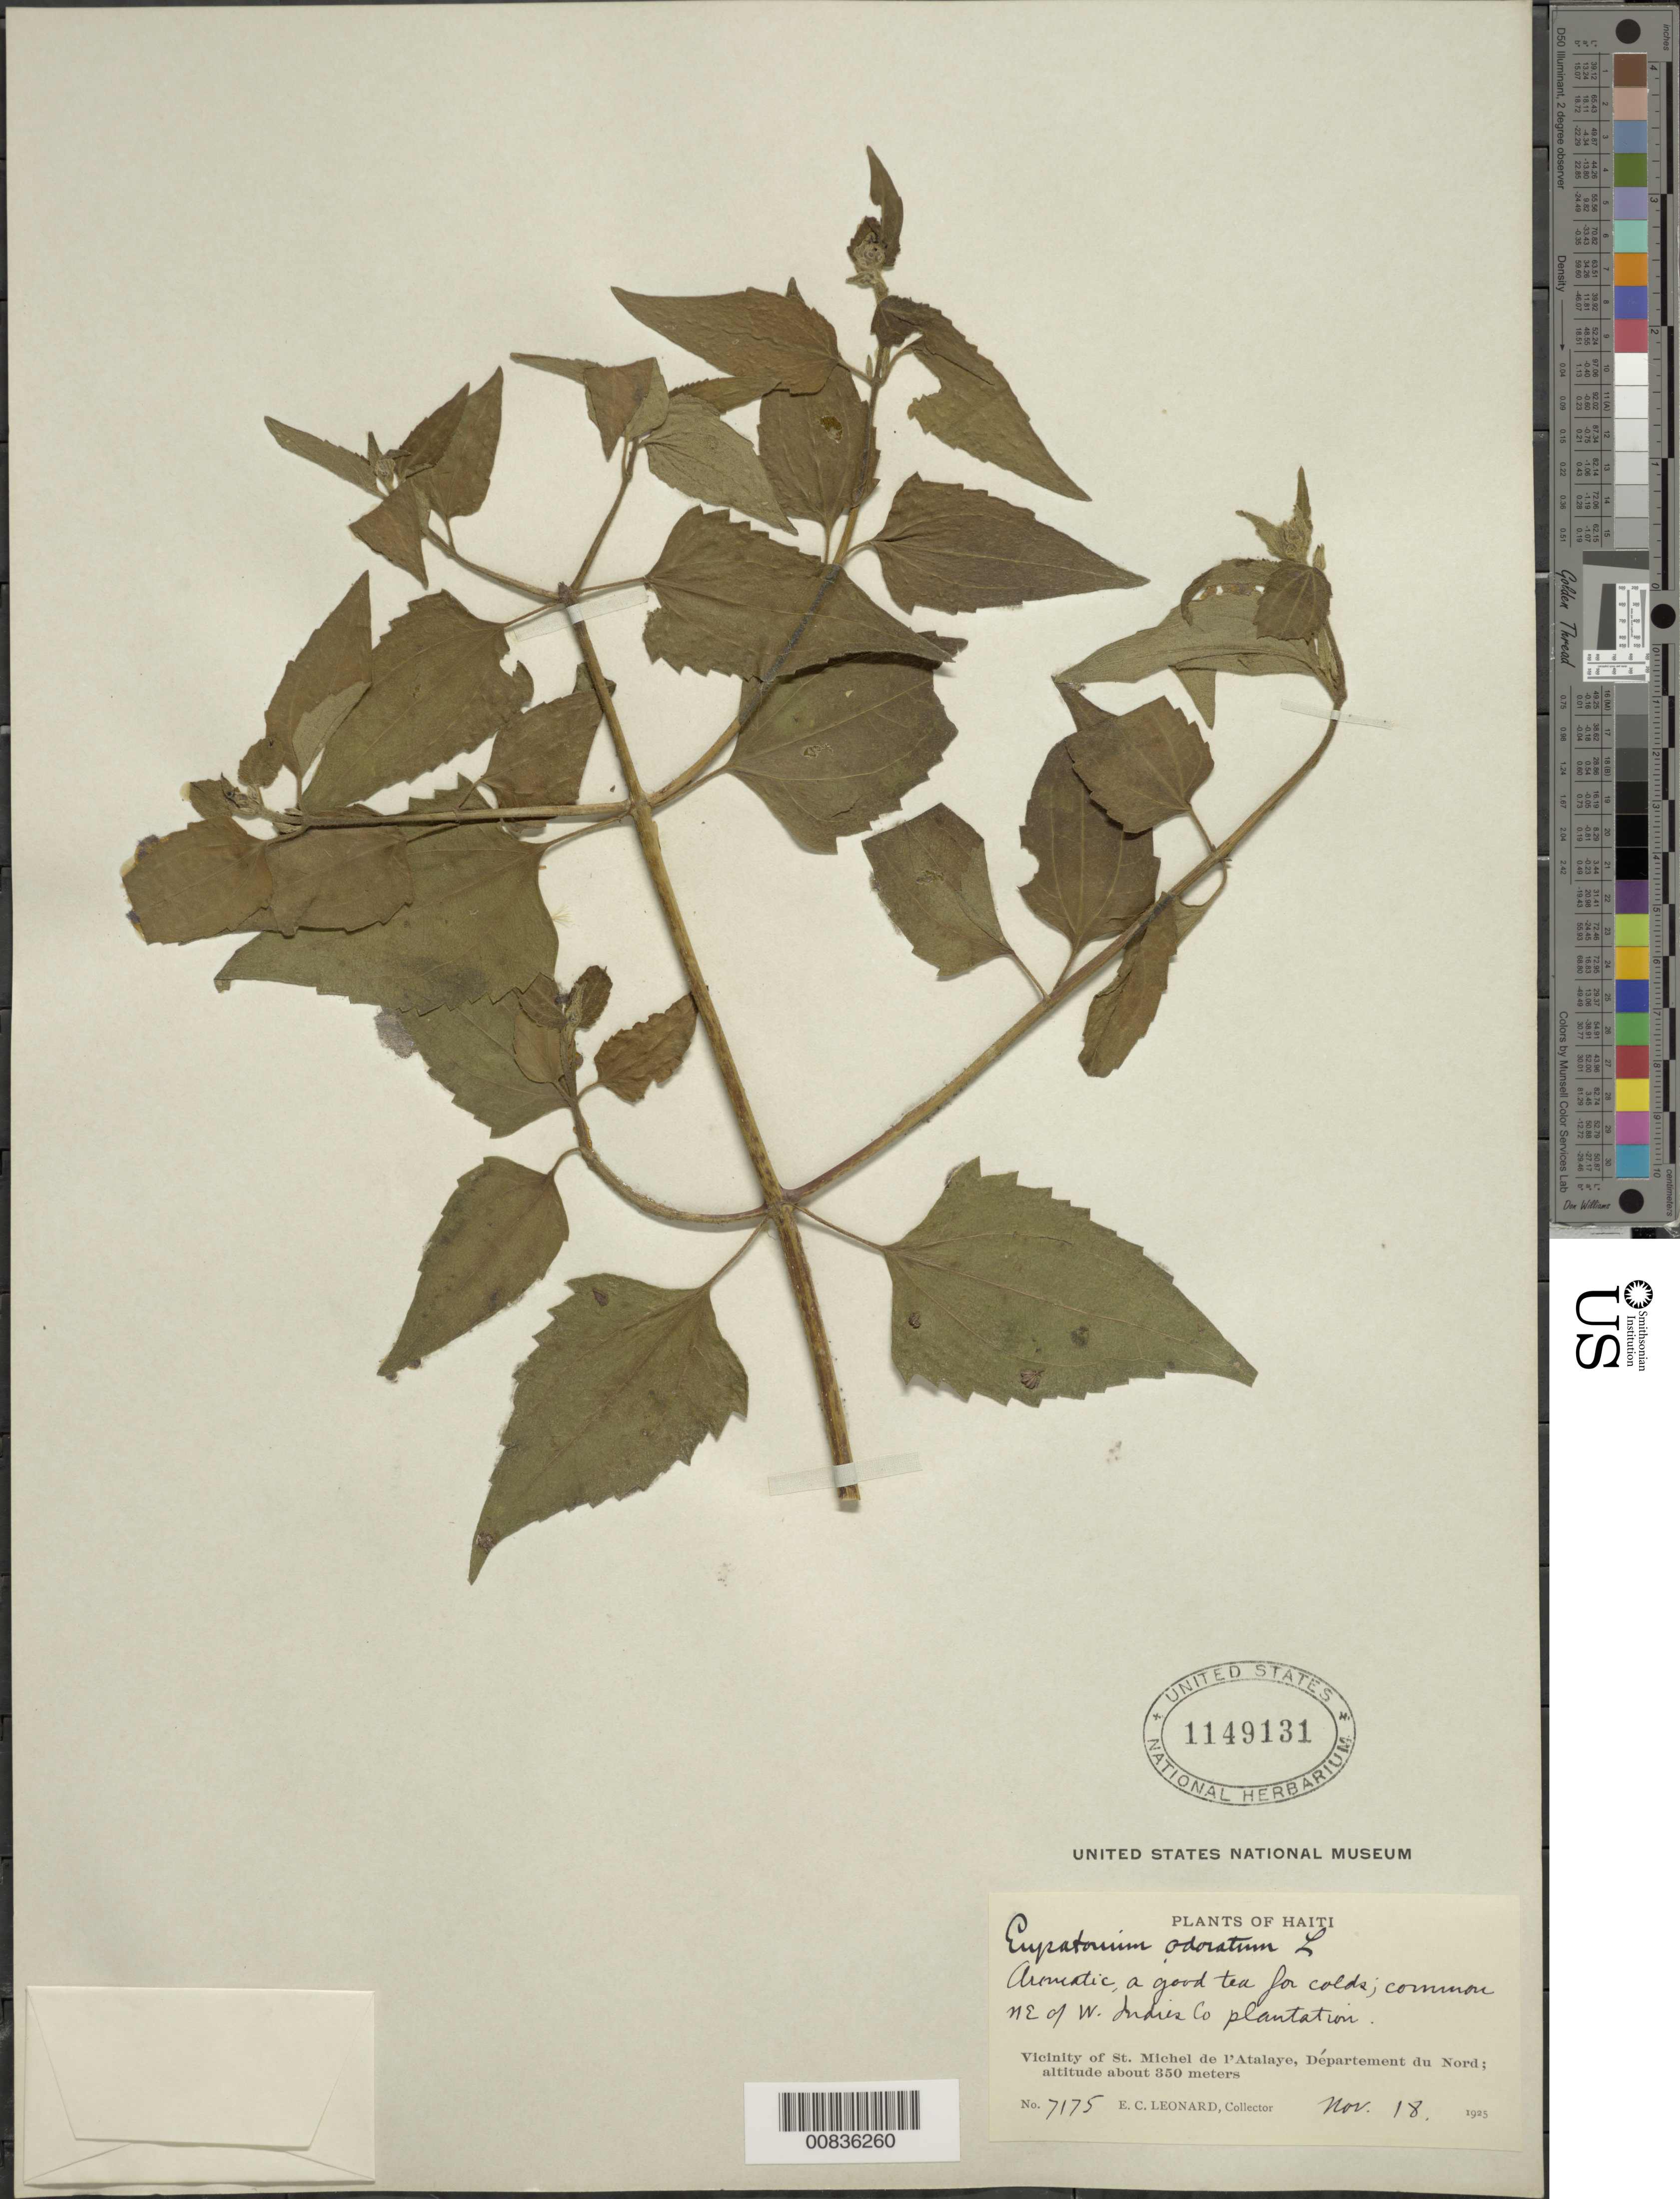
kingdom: Plantae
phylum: Tracheophyta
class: Magnoliopsida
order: Asterales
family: Asteraceae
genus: Chromolaena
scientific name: Chromolaena odorata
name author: (L.) R.M. King & H. Rob.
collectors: E. C. Leonard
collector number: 7175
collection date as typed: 18 Nov 1925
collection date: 1925-11-18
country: Haiti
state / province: Artibonite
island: Hispaniola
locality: Vicinity of St. Michel de l'Atalaye, NE of UW Indies Co. Plantation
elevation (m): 350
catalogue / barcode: US 1149131